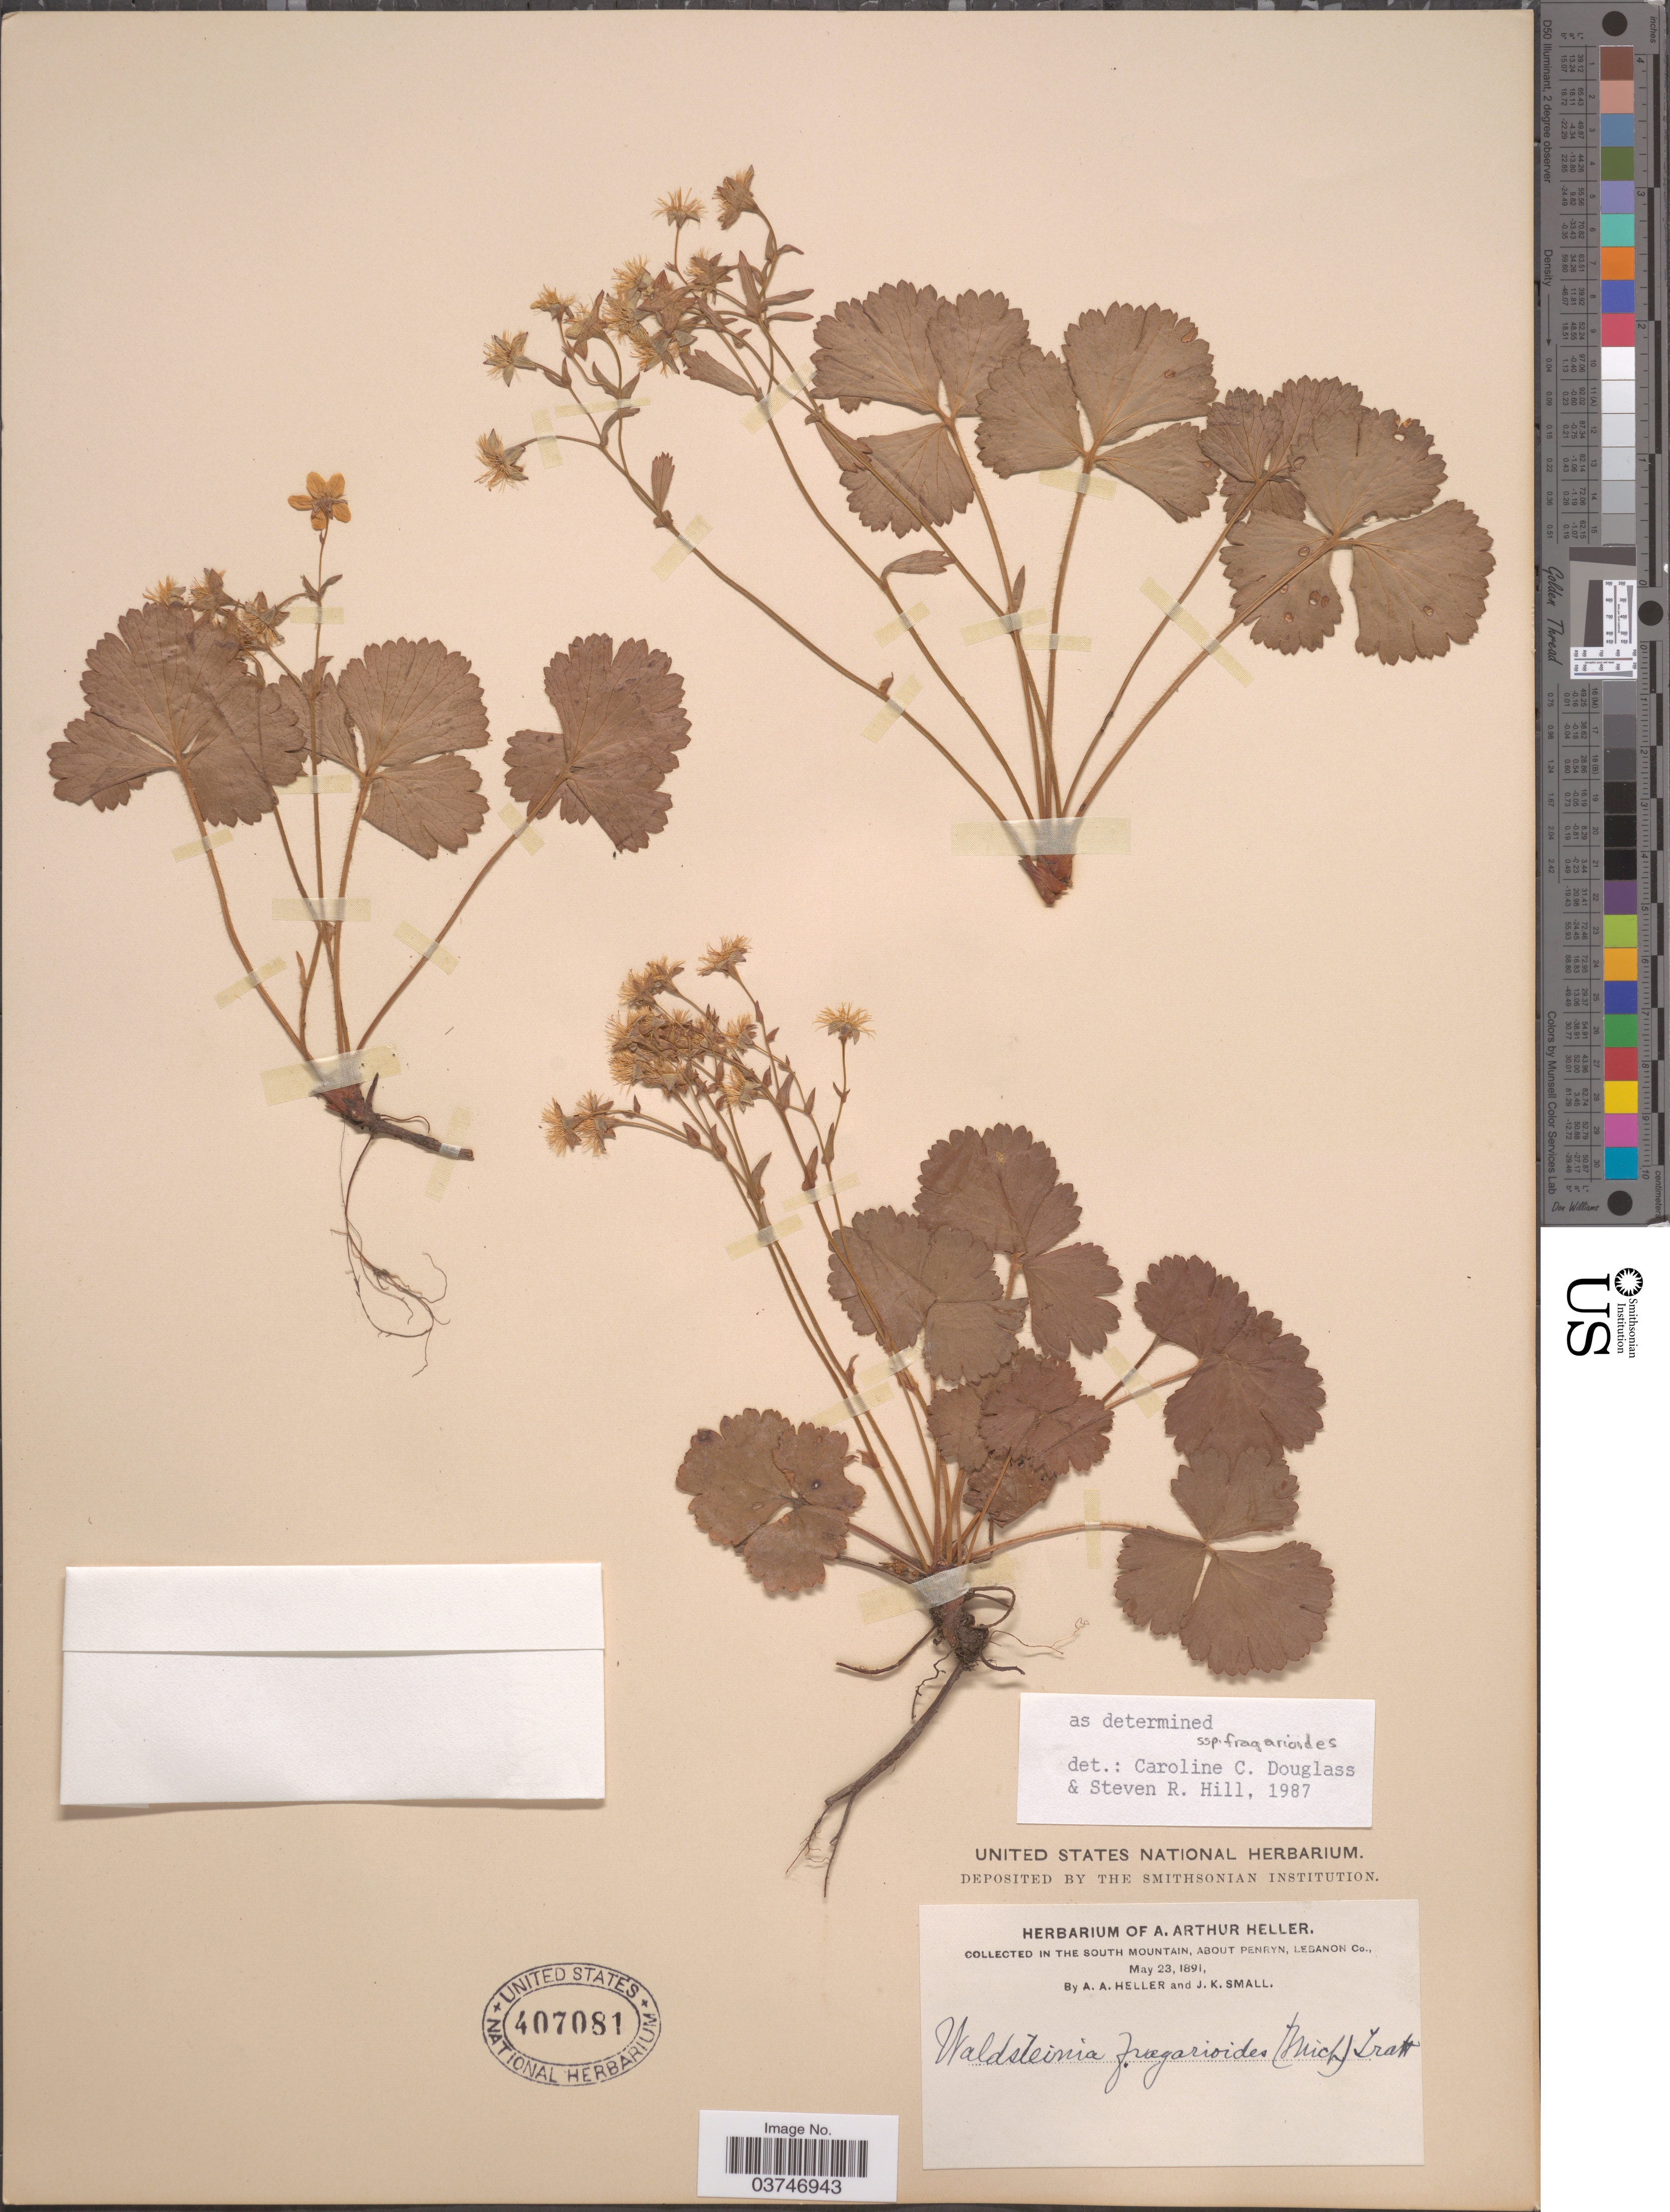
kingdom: Plantae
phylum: Tracheophyta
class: Magnoliopsida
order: Rosales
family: Rosaceae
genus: Waldsteinia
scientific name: Waldsteinia fragarioides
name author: (Michx.) Tratt.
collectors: A. A. Heller & J. K. Small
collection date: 1891-05-23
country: United States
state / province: Pennsylvania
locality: South Mountain, about Penryn, Lebanon Co.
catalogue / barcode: US 407081